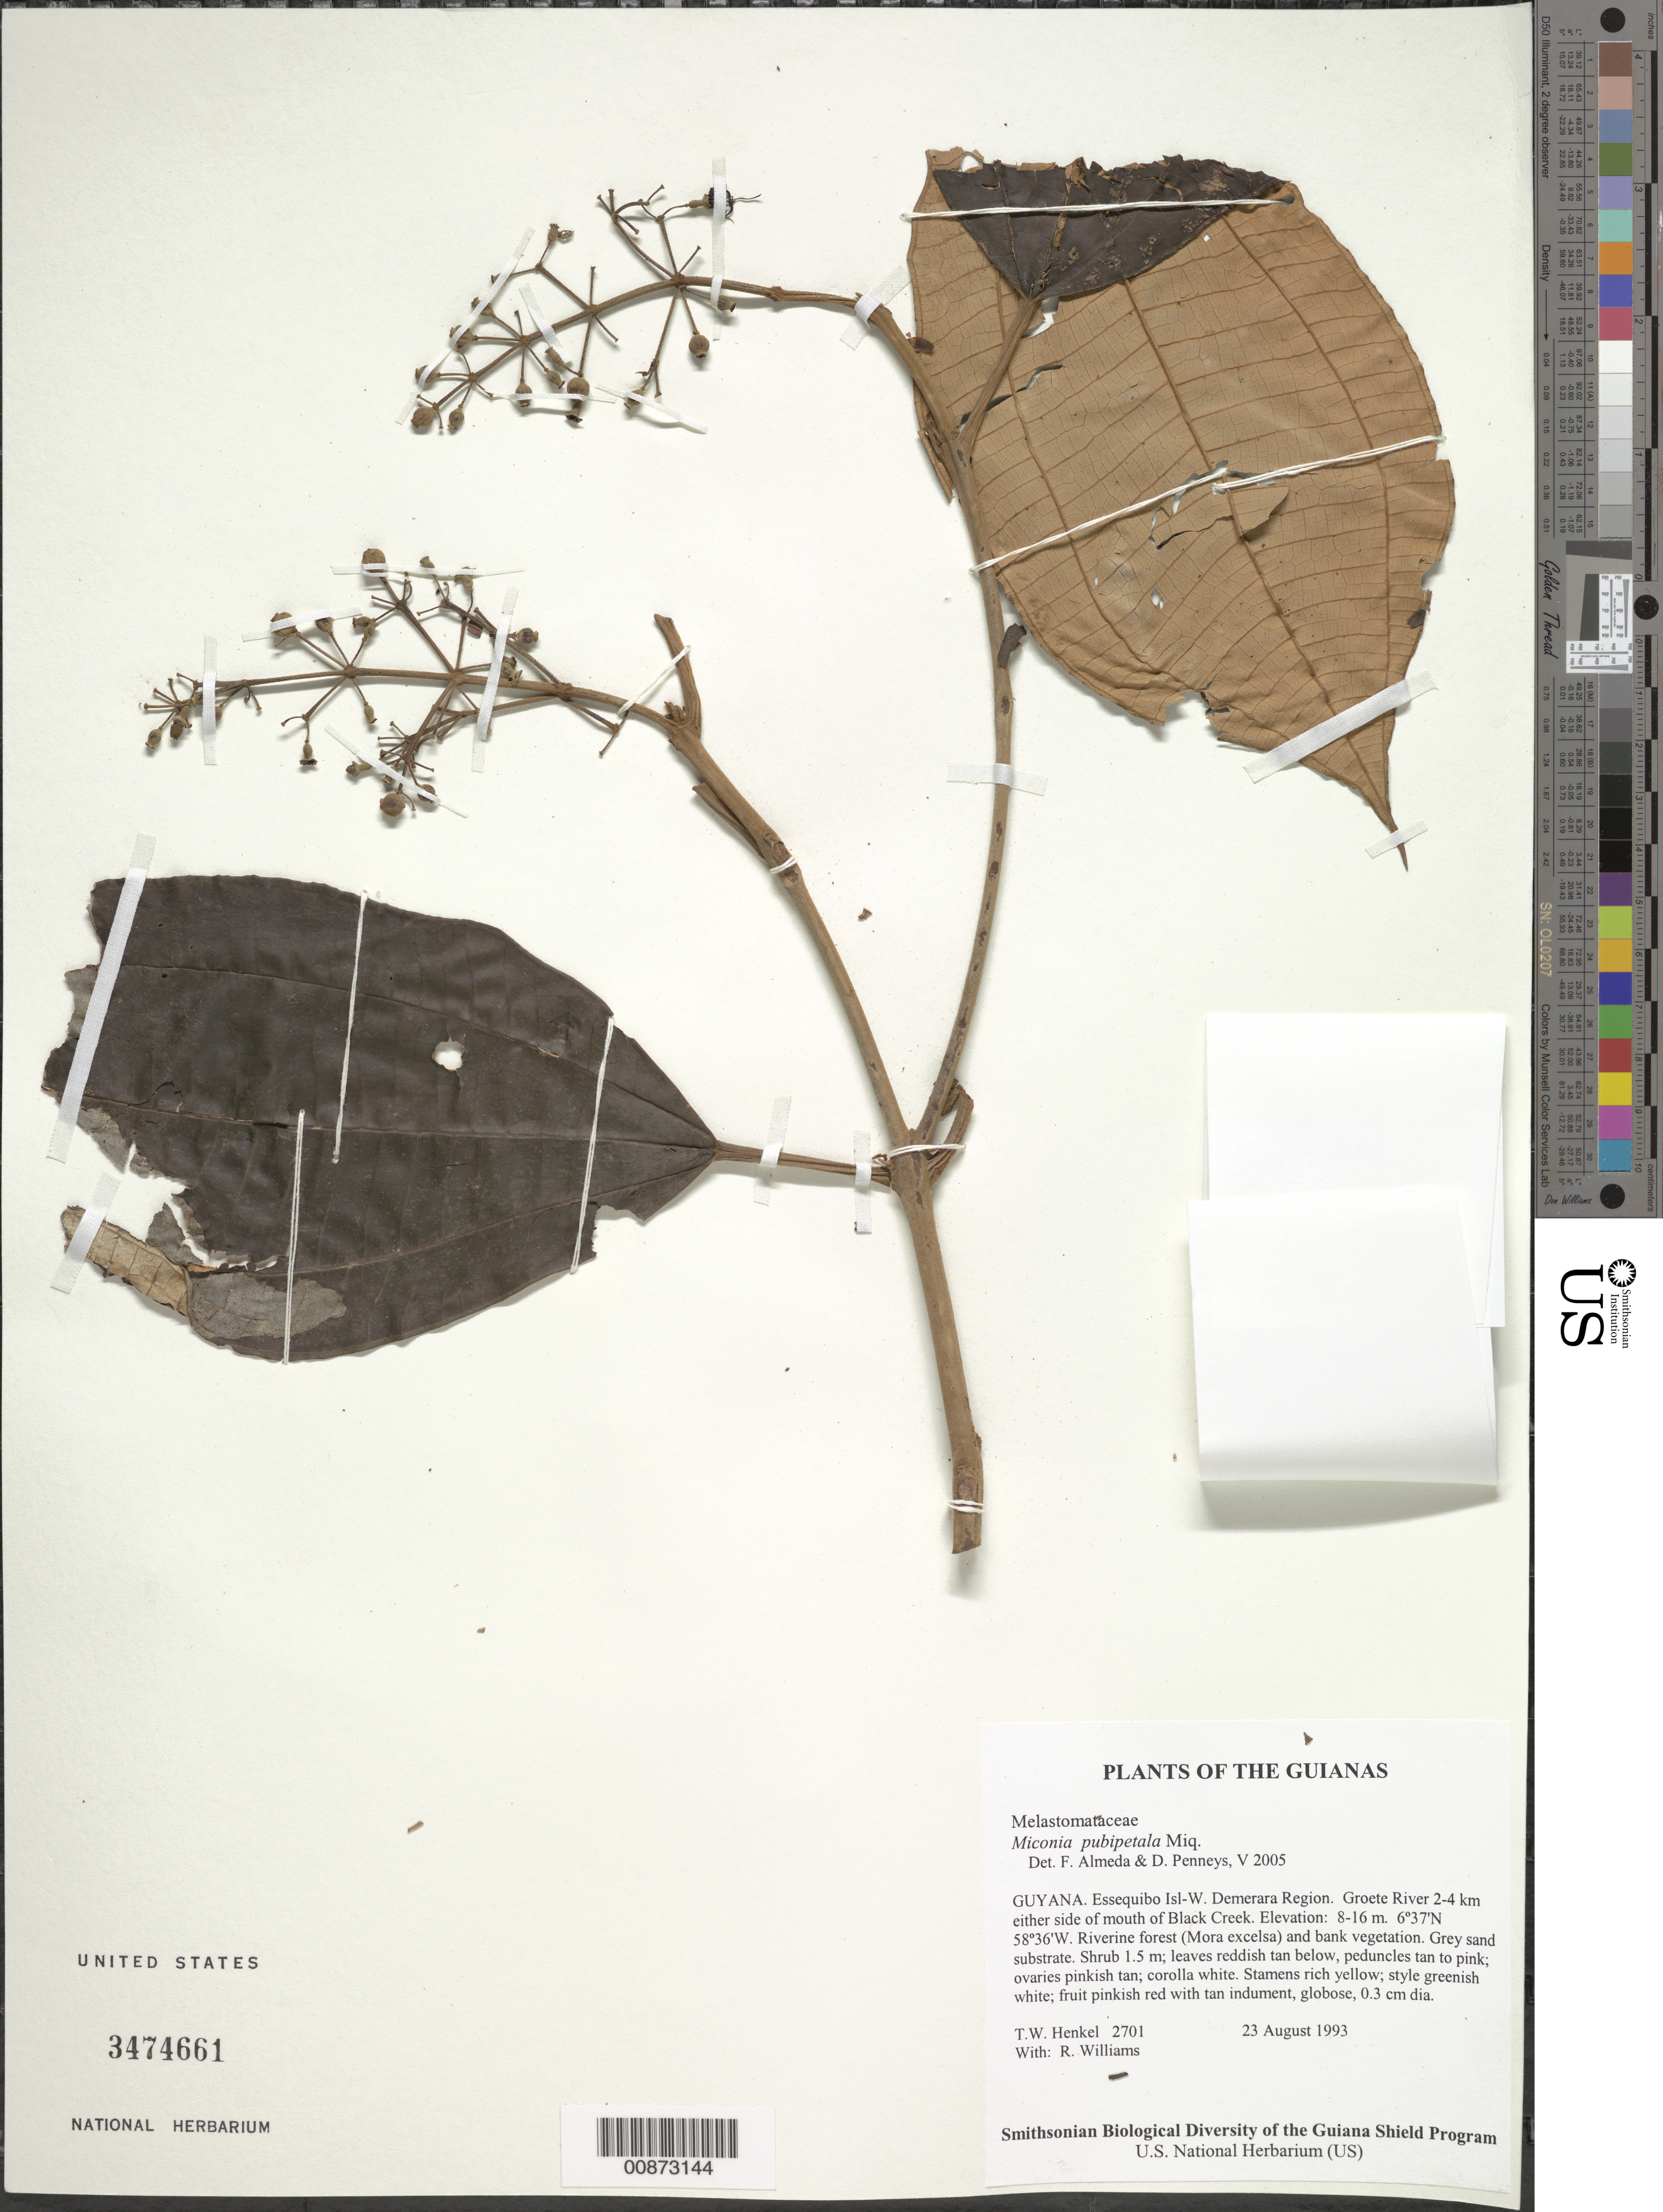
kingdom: Plantae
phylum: Tracheophyta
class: Magnoliopsida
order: Myrtales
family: Melastomataceae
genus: Miconia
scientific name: Miconia pubipetala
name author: Miq.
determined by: Almeda, F.; Penneys, D. S.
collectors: T. Henkel & R. Williams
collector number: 2701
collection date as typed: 23 August 1993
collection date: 1993-08-23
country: Guyana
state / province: Essequibo Isl-W. Demerara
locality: Groete River 2-4 km either side of mouth of Black Creek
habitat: Riverine forest (Mora excelsa) and bank vegetation. Grey sand substrate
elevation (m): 8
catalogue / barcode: US 3474661